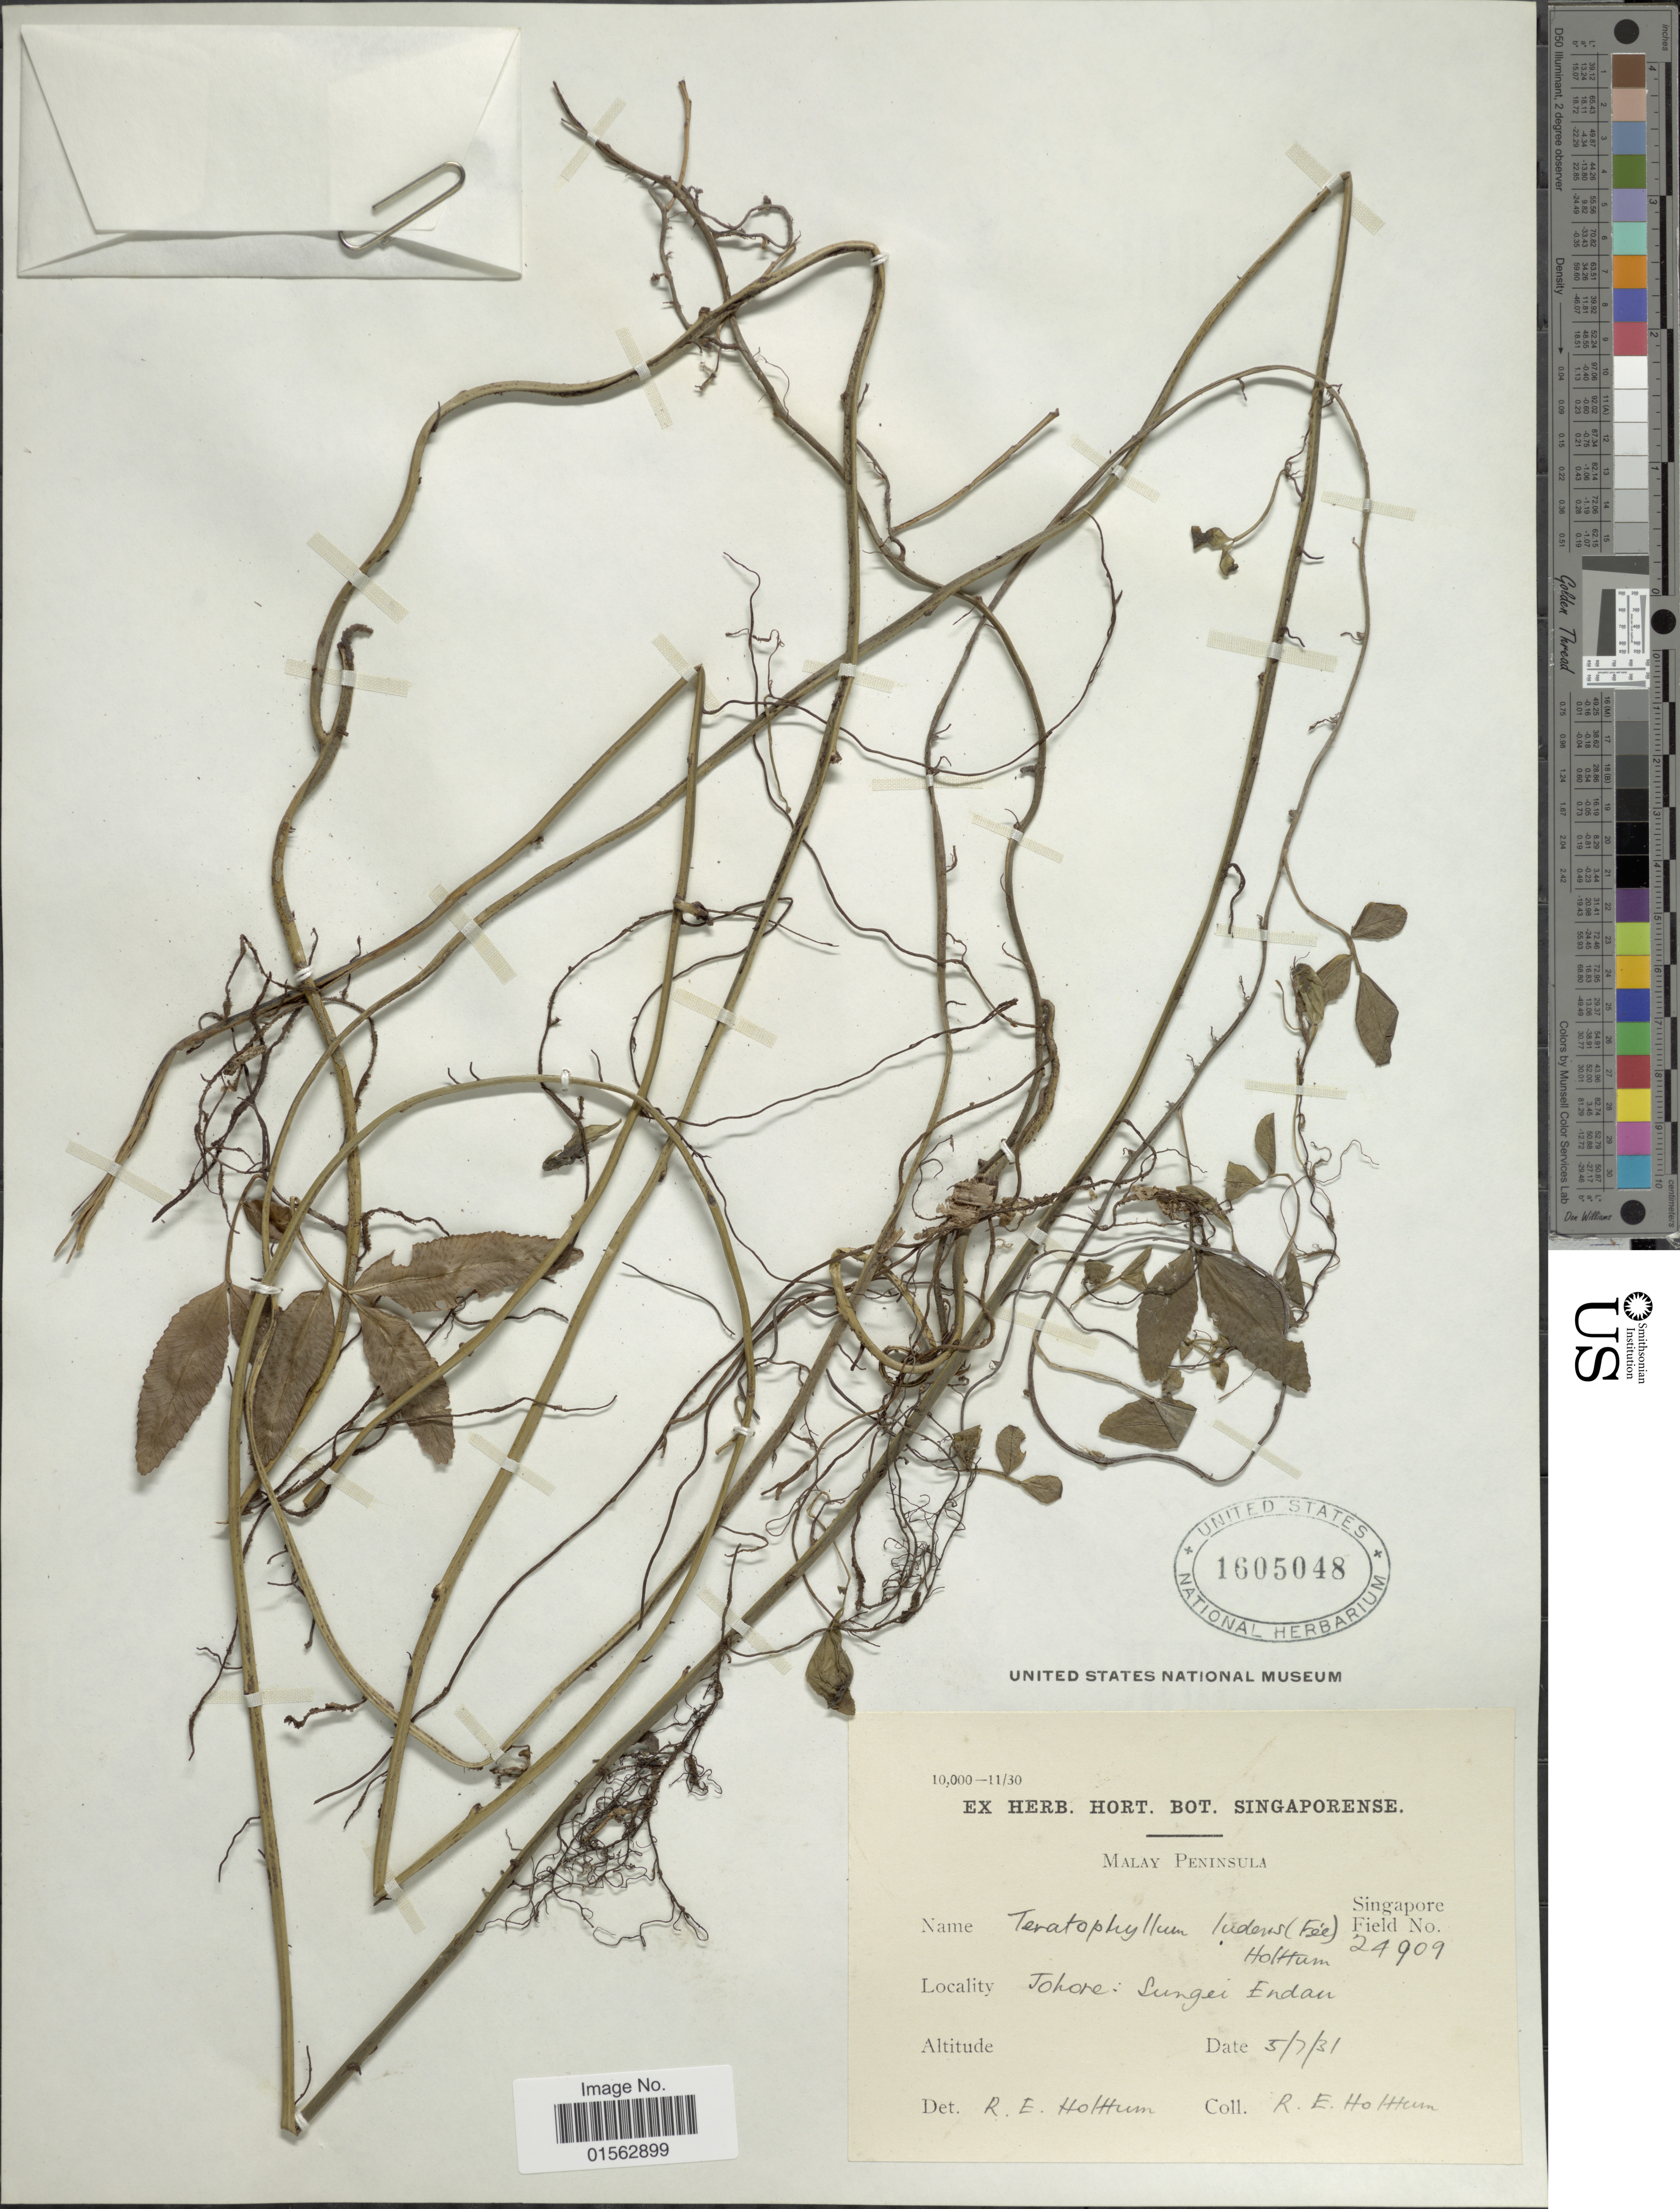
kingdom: Plantae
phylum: Tracheophyta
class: Polypodiopsida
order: Polypodiales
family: Dryopteridaceae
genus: Teratophyllum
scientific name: Teratophyllum ludens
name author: (Fée) Holttum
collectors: R. E. Holttum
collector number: Singapore Field 24909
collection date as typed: Transcribed d/m/y: 5/7/31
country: Malaysia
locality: Malay Peninsula, Tohore; Sungei Endan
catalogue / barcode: US 1605048